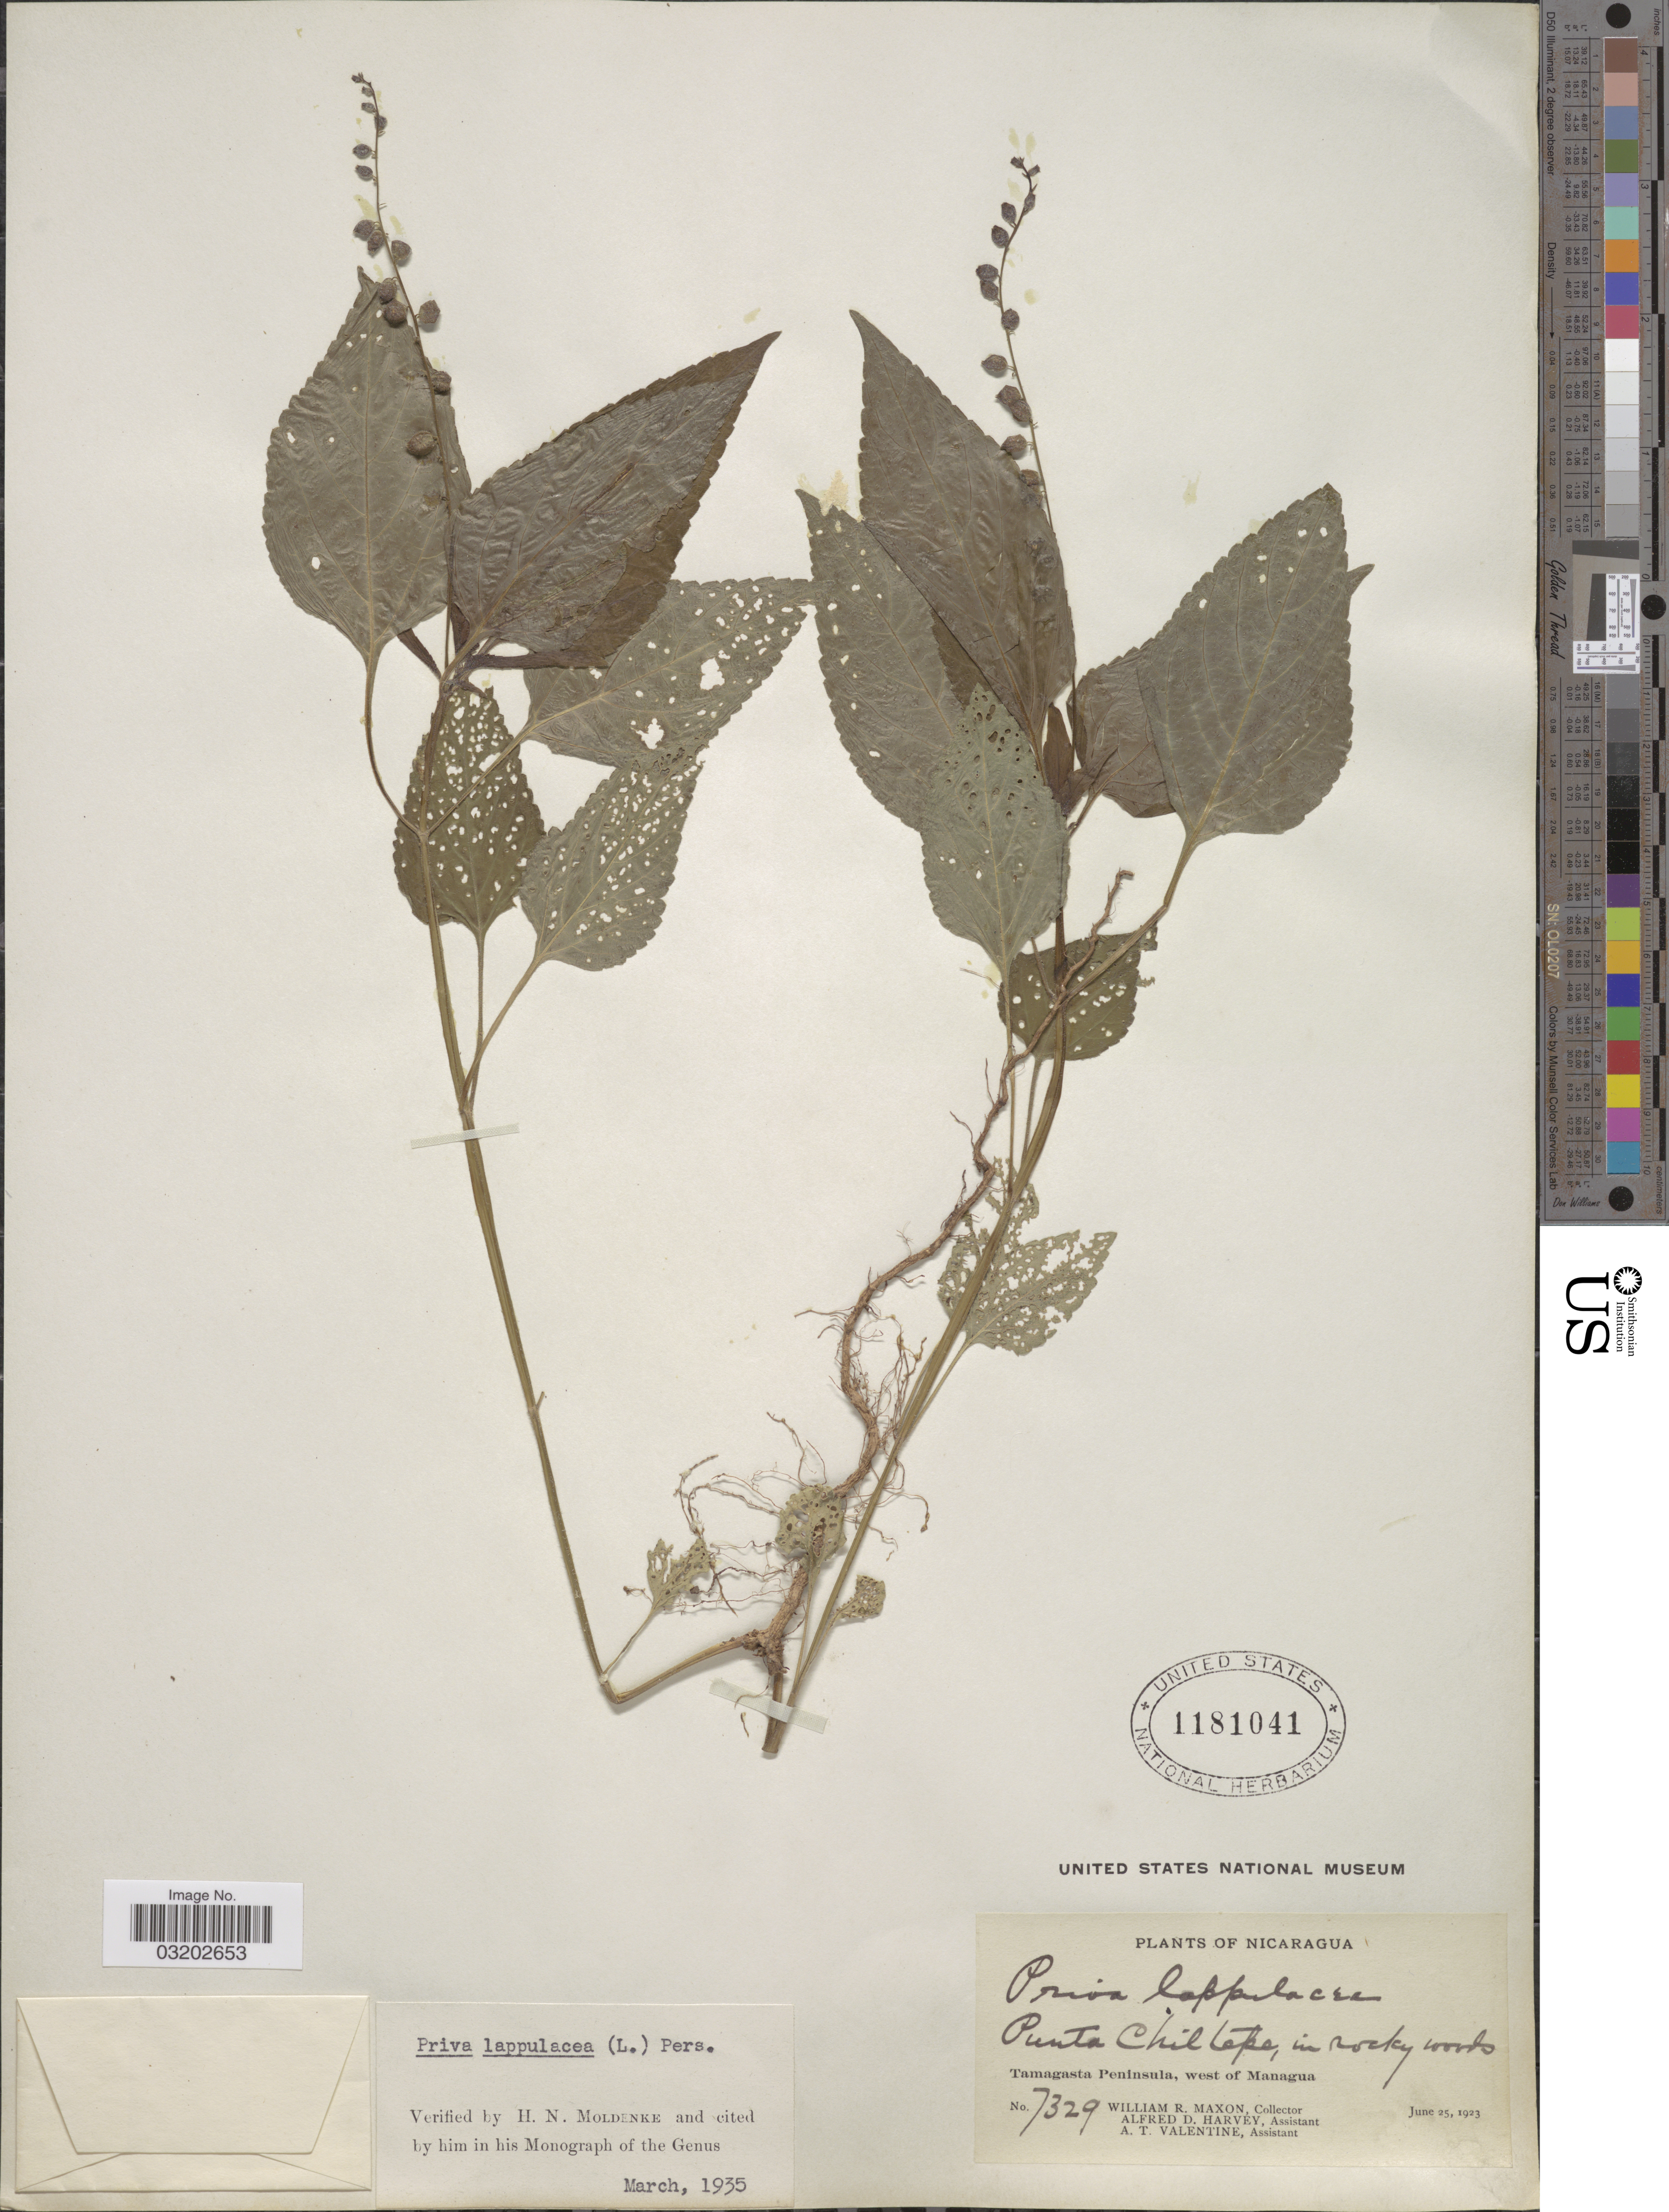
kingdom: Plantae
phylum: Tracheophyta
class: Magnoliopsida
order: Lamiales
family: Verbenaceae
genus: Priva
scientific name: Priva lappulacea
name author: (L.) Pers.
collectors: W. R. Maxon, A. D. Harvey & A. Valentine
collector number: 7329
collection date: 1923-06-25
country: Nicaragua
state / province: Managua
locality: Punta Chiltepe, Tamagasta Peninsula, west of Managua.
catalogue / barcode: US 1181041